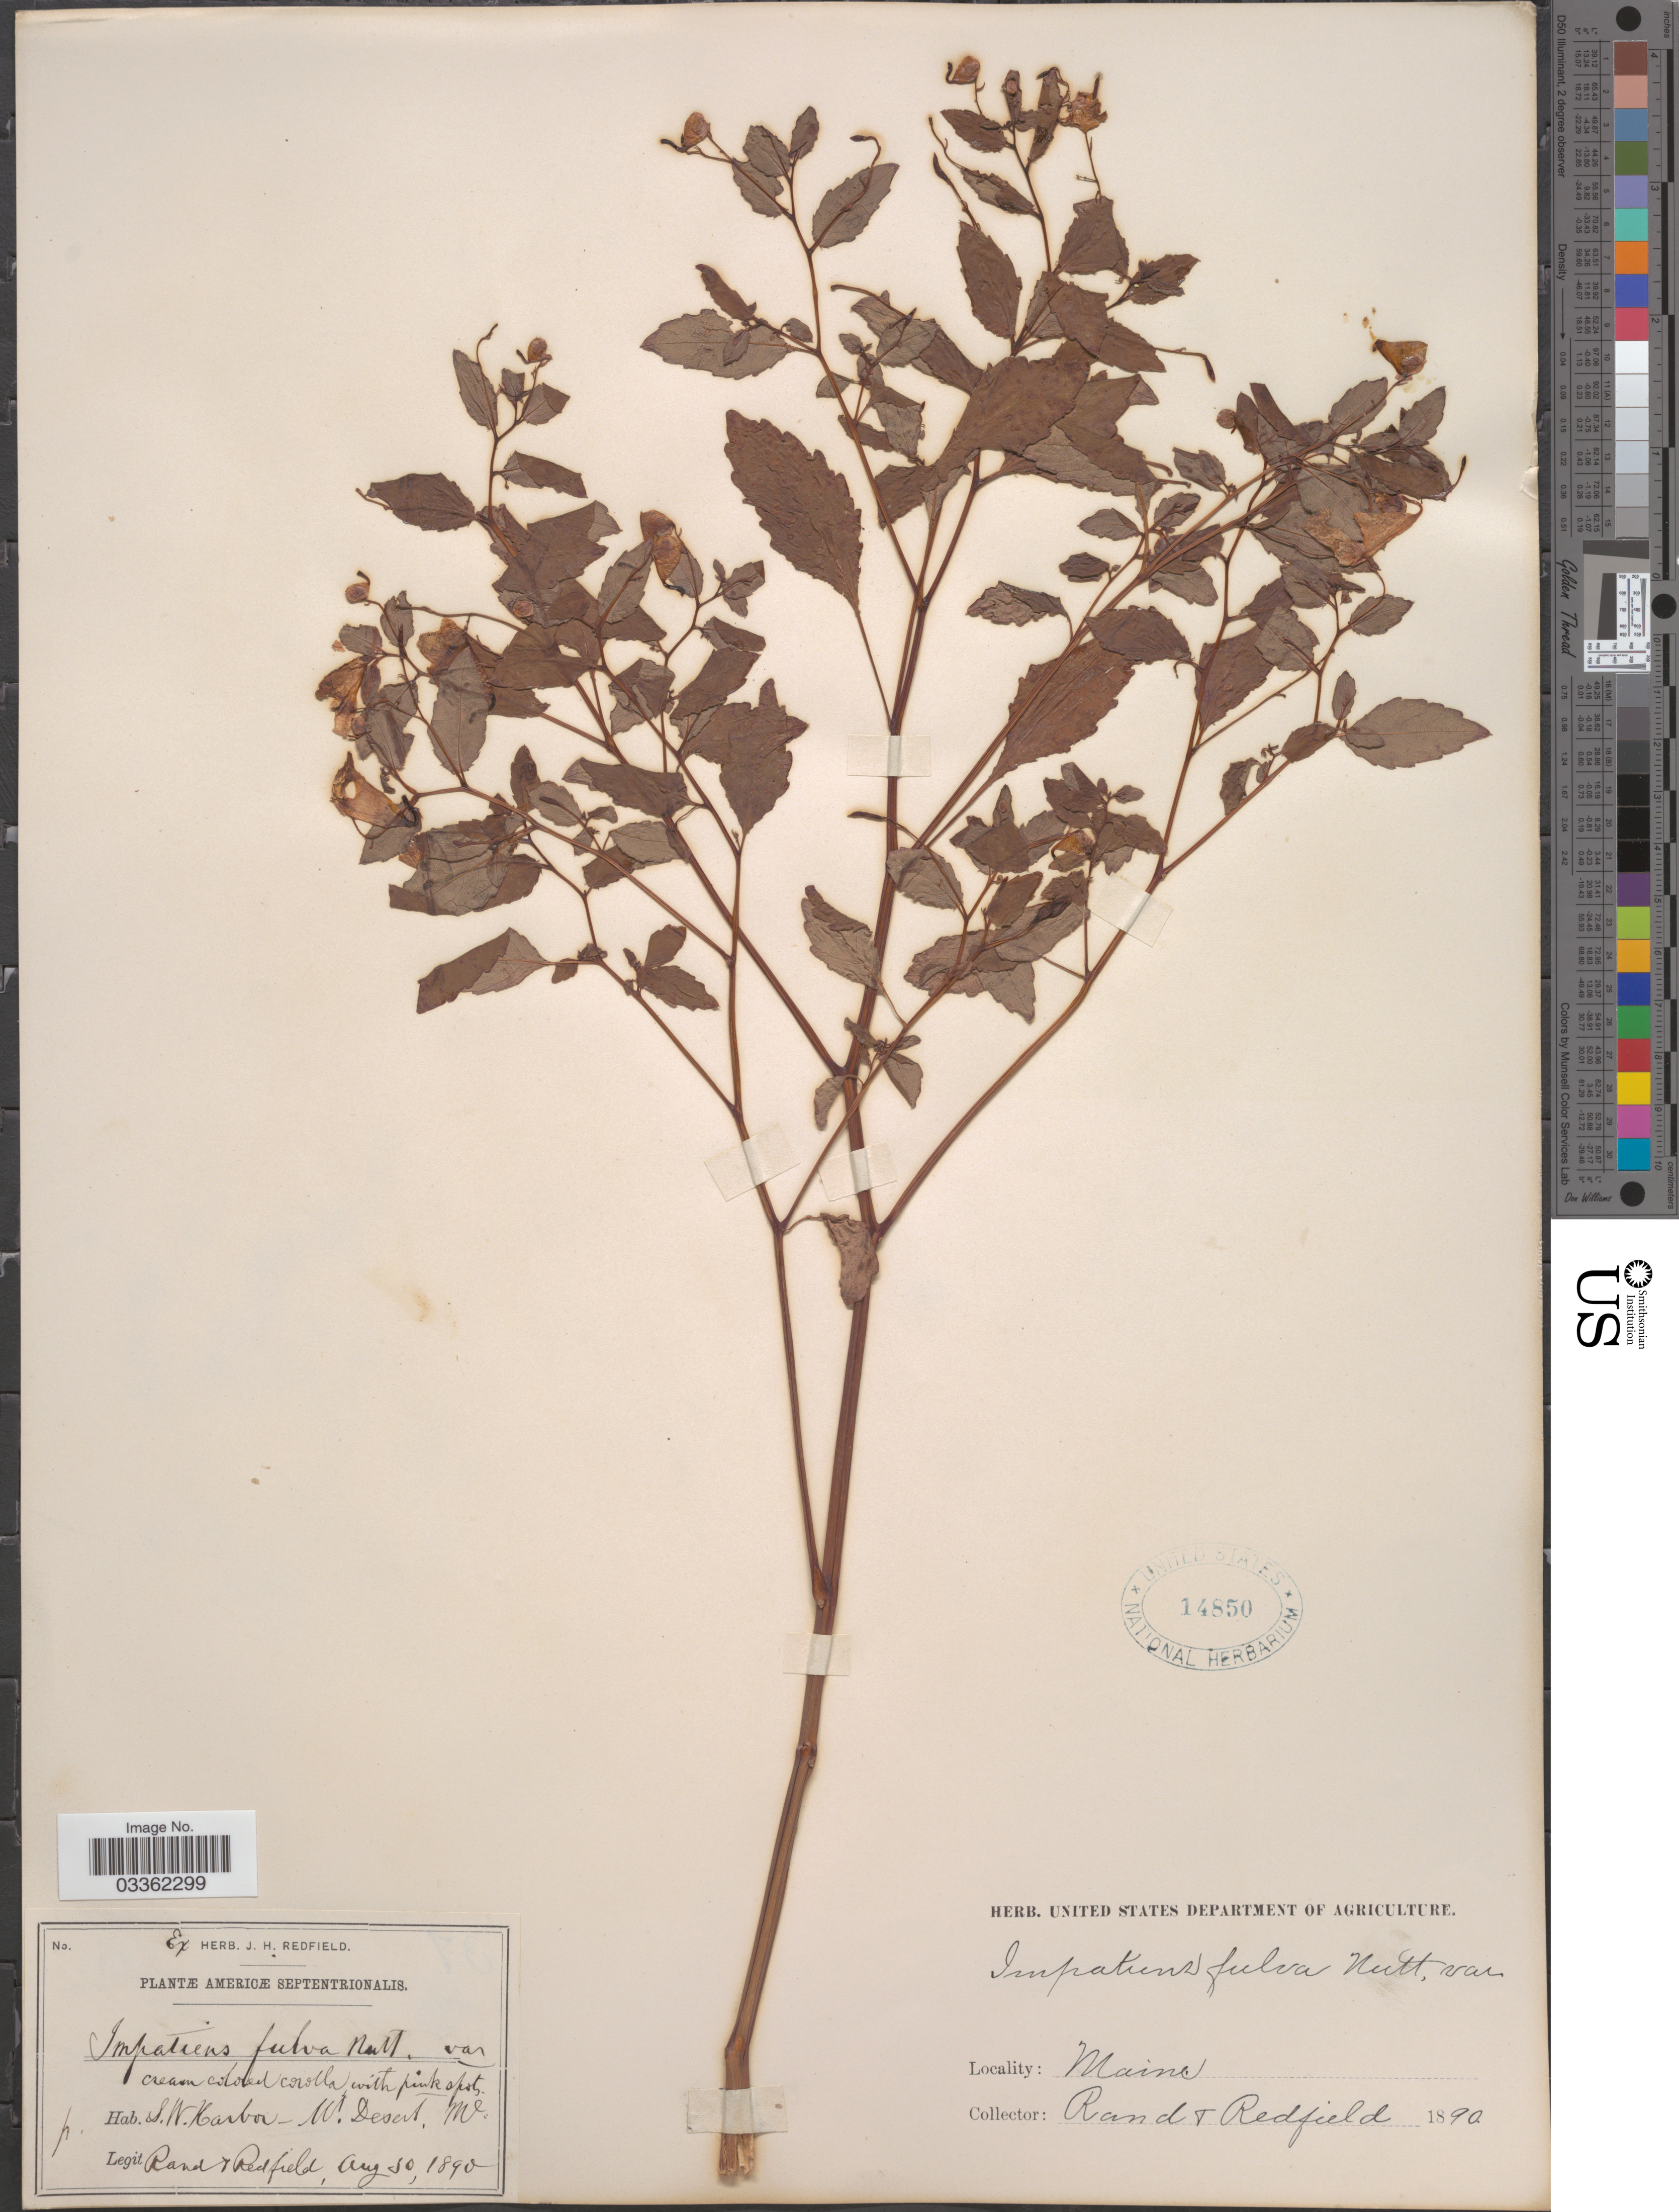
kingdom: Plantae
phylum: Tracheophyta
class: Magnoliopsida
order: Ericales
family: Balsaminaceae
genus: Impatiens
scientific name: Impatiens capensis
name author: Meerb.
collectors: -. Rand & Redfield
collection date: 1890-08-30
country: United States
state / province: Maine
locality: S.W. Harbor - Mt. Desert.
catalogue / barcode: US 14850